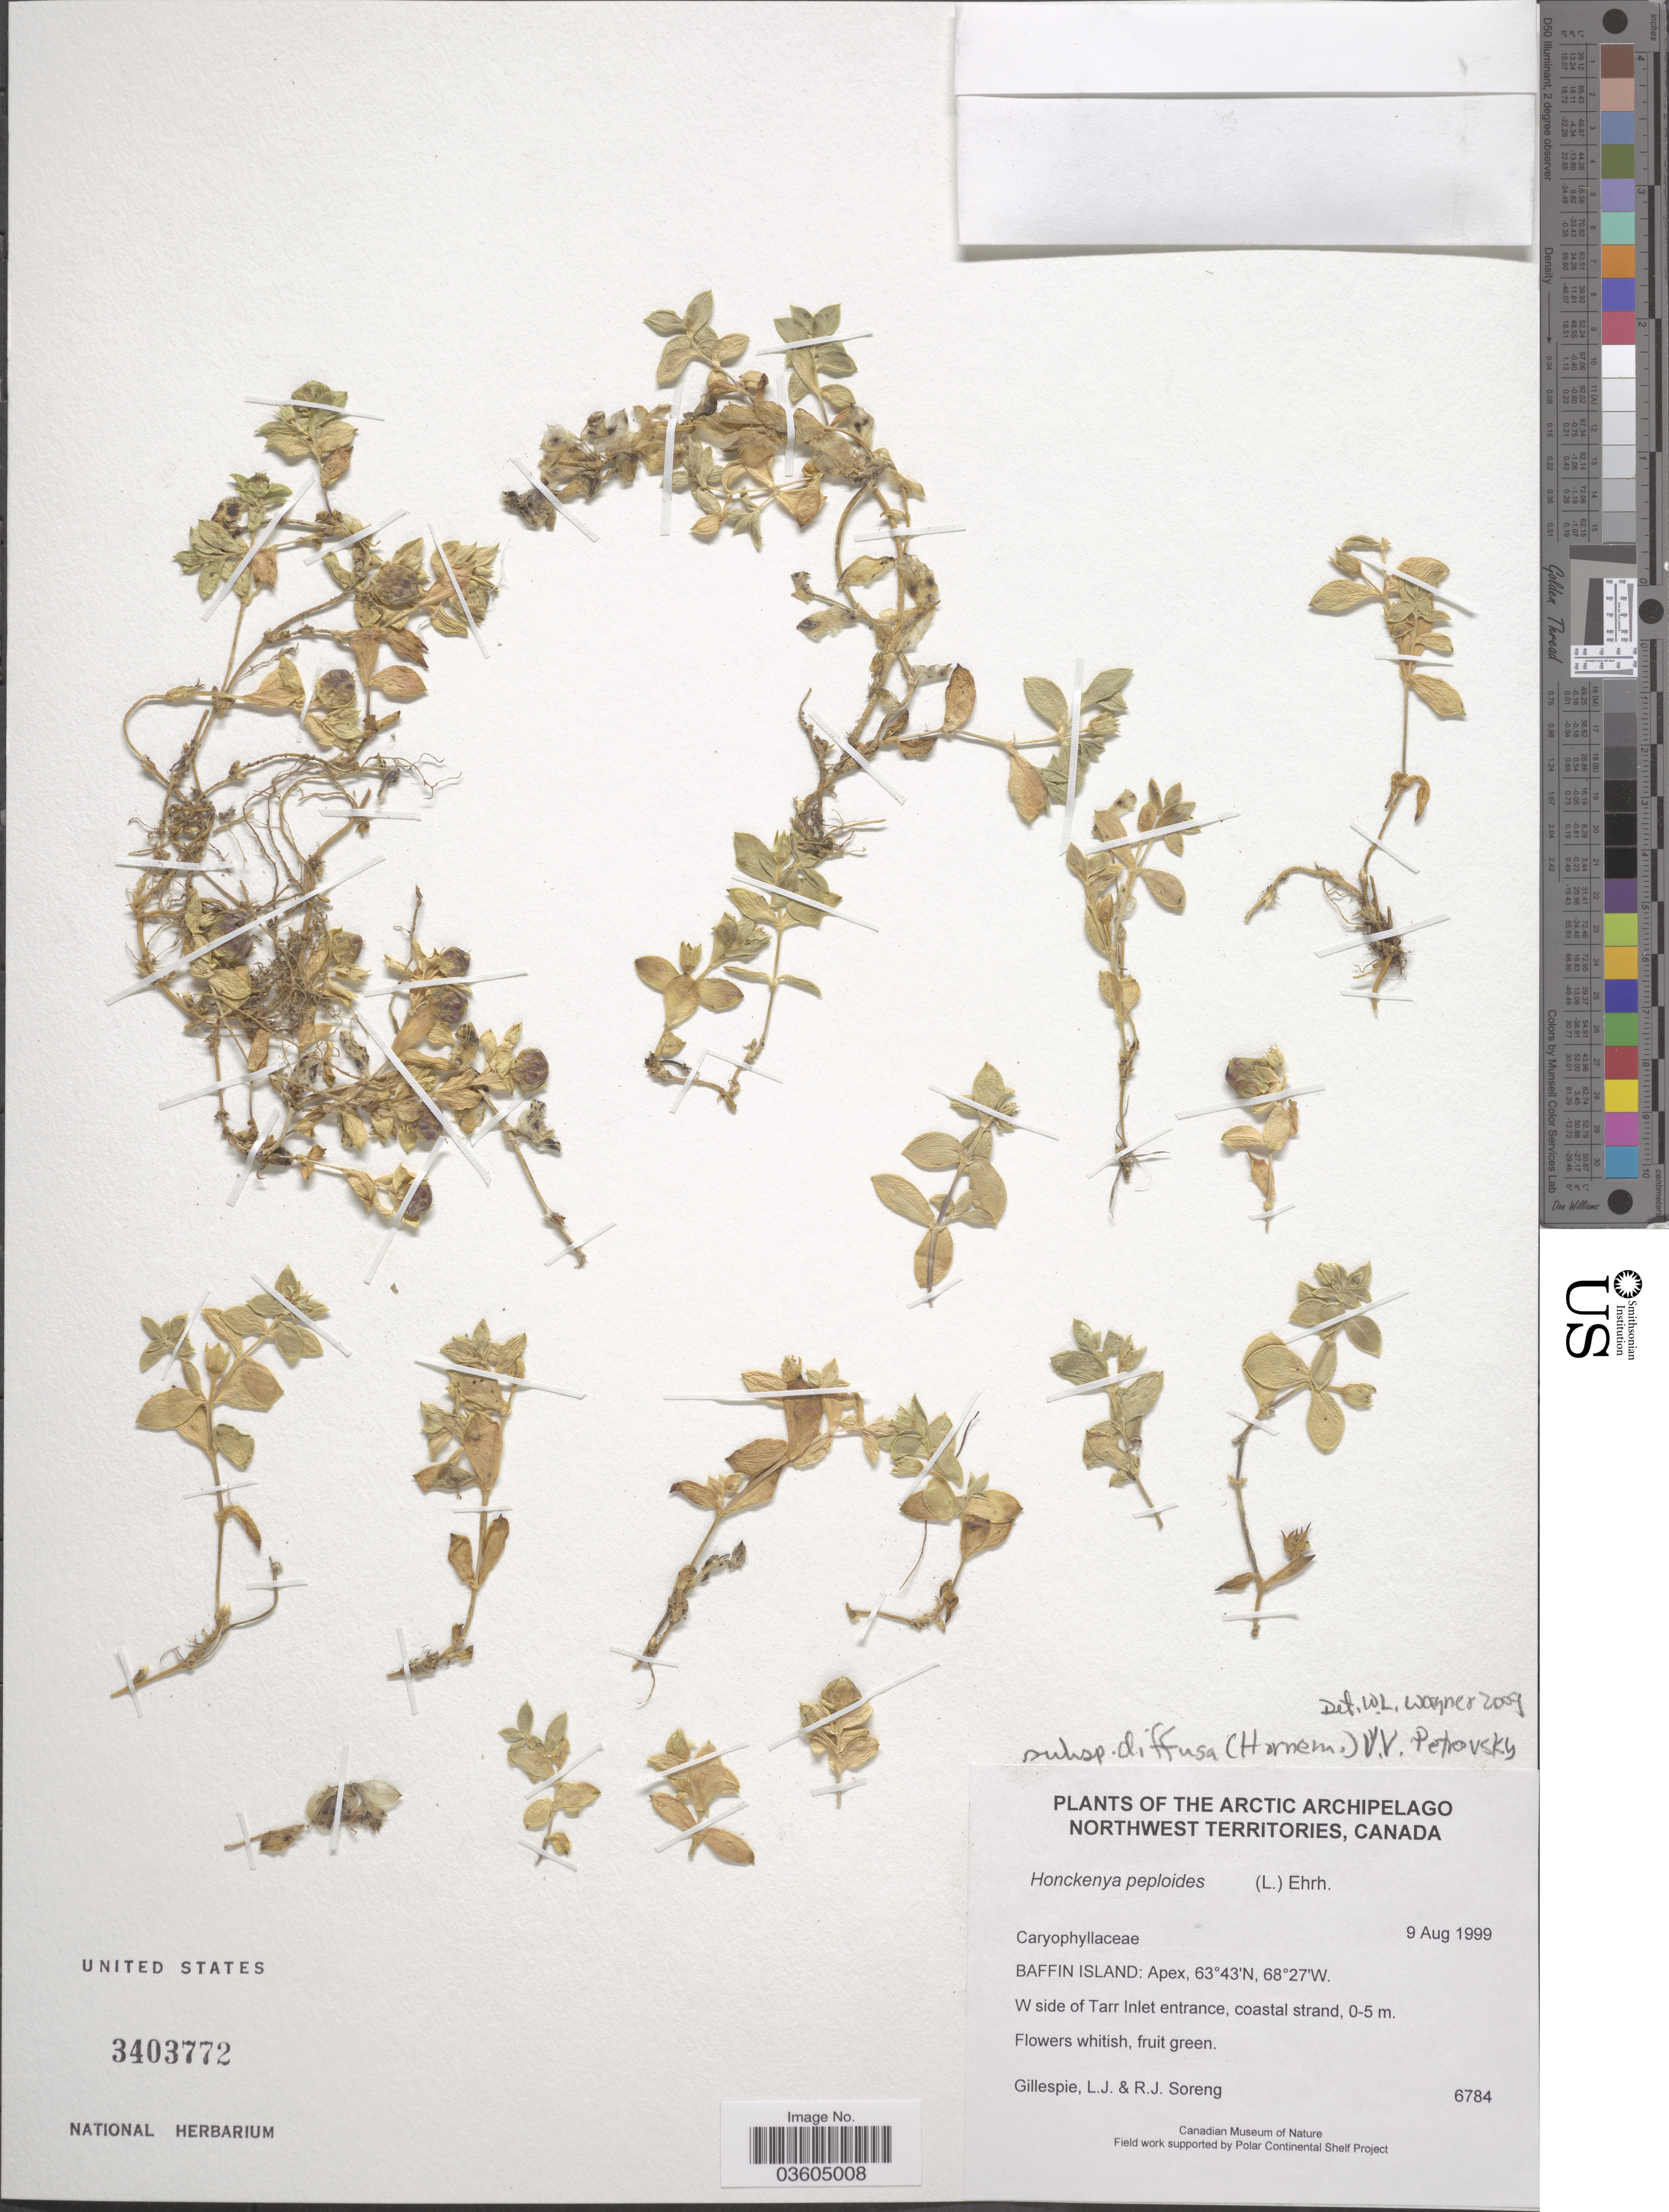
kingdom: Plantae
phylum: Tracheophyta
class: Magnoliopsida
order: Caryophyllales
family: Caryophyllaceae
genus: Honckenya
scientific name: Honckenya peploides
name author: (L.) Ehrh.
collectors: L. Gillespie & R. J. Soreng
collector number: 6784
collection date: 1999-08-09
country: Canada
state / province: Northwest Territories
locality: Arctic Archipelago. Baffin Island: Apex. W side of Tarr Inlet entrance, coastal strand.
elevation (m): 0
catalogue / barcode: US 3403772